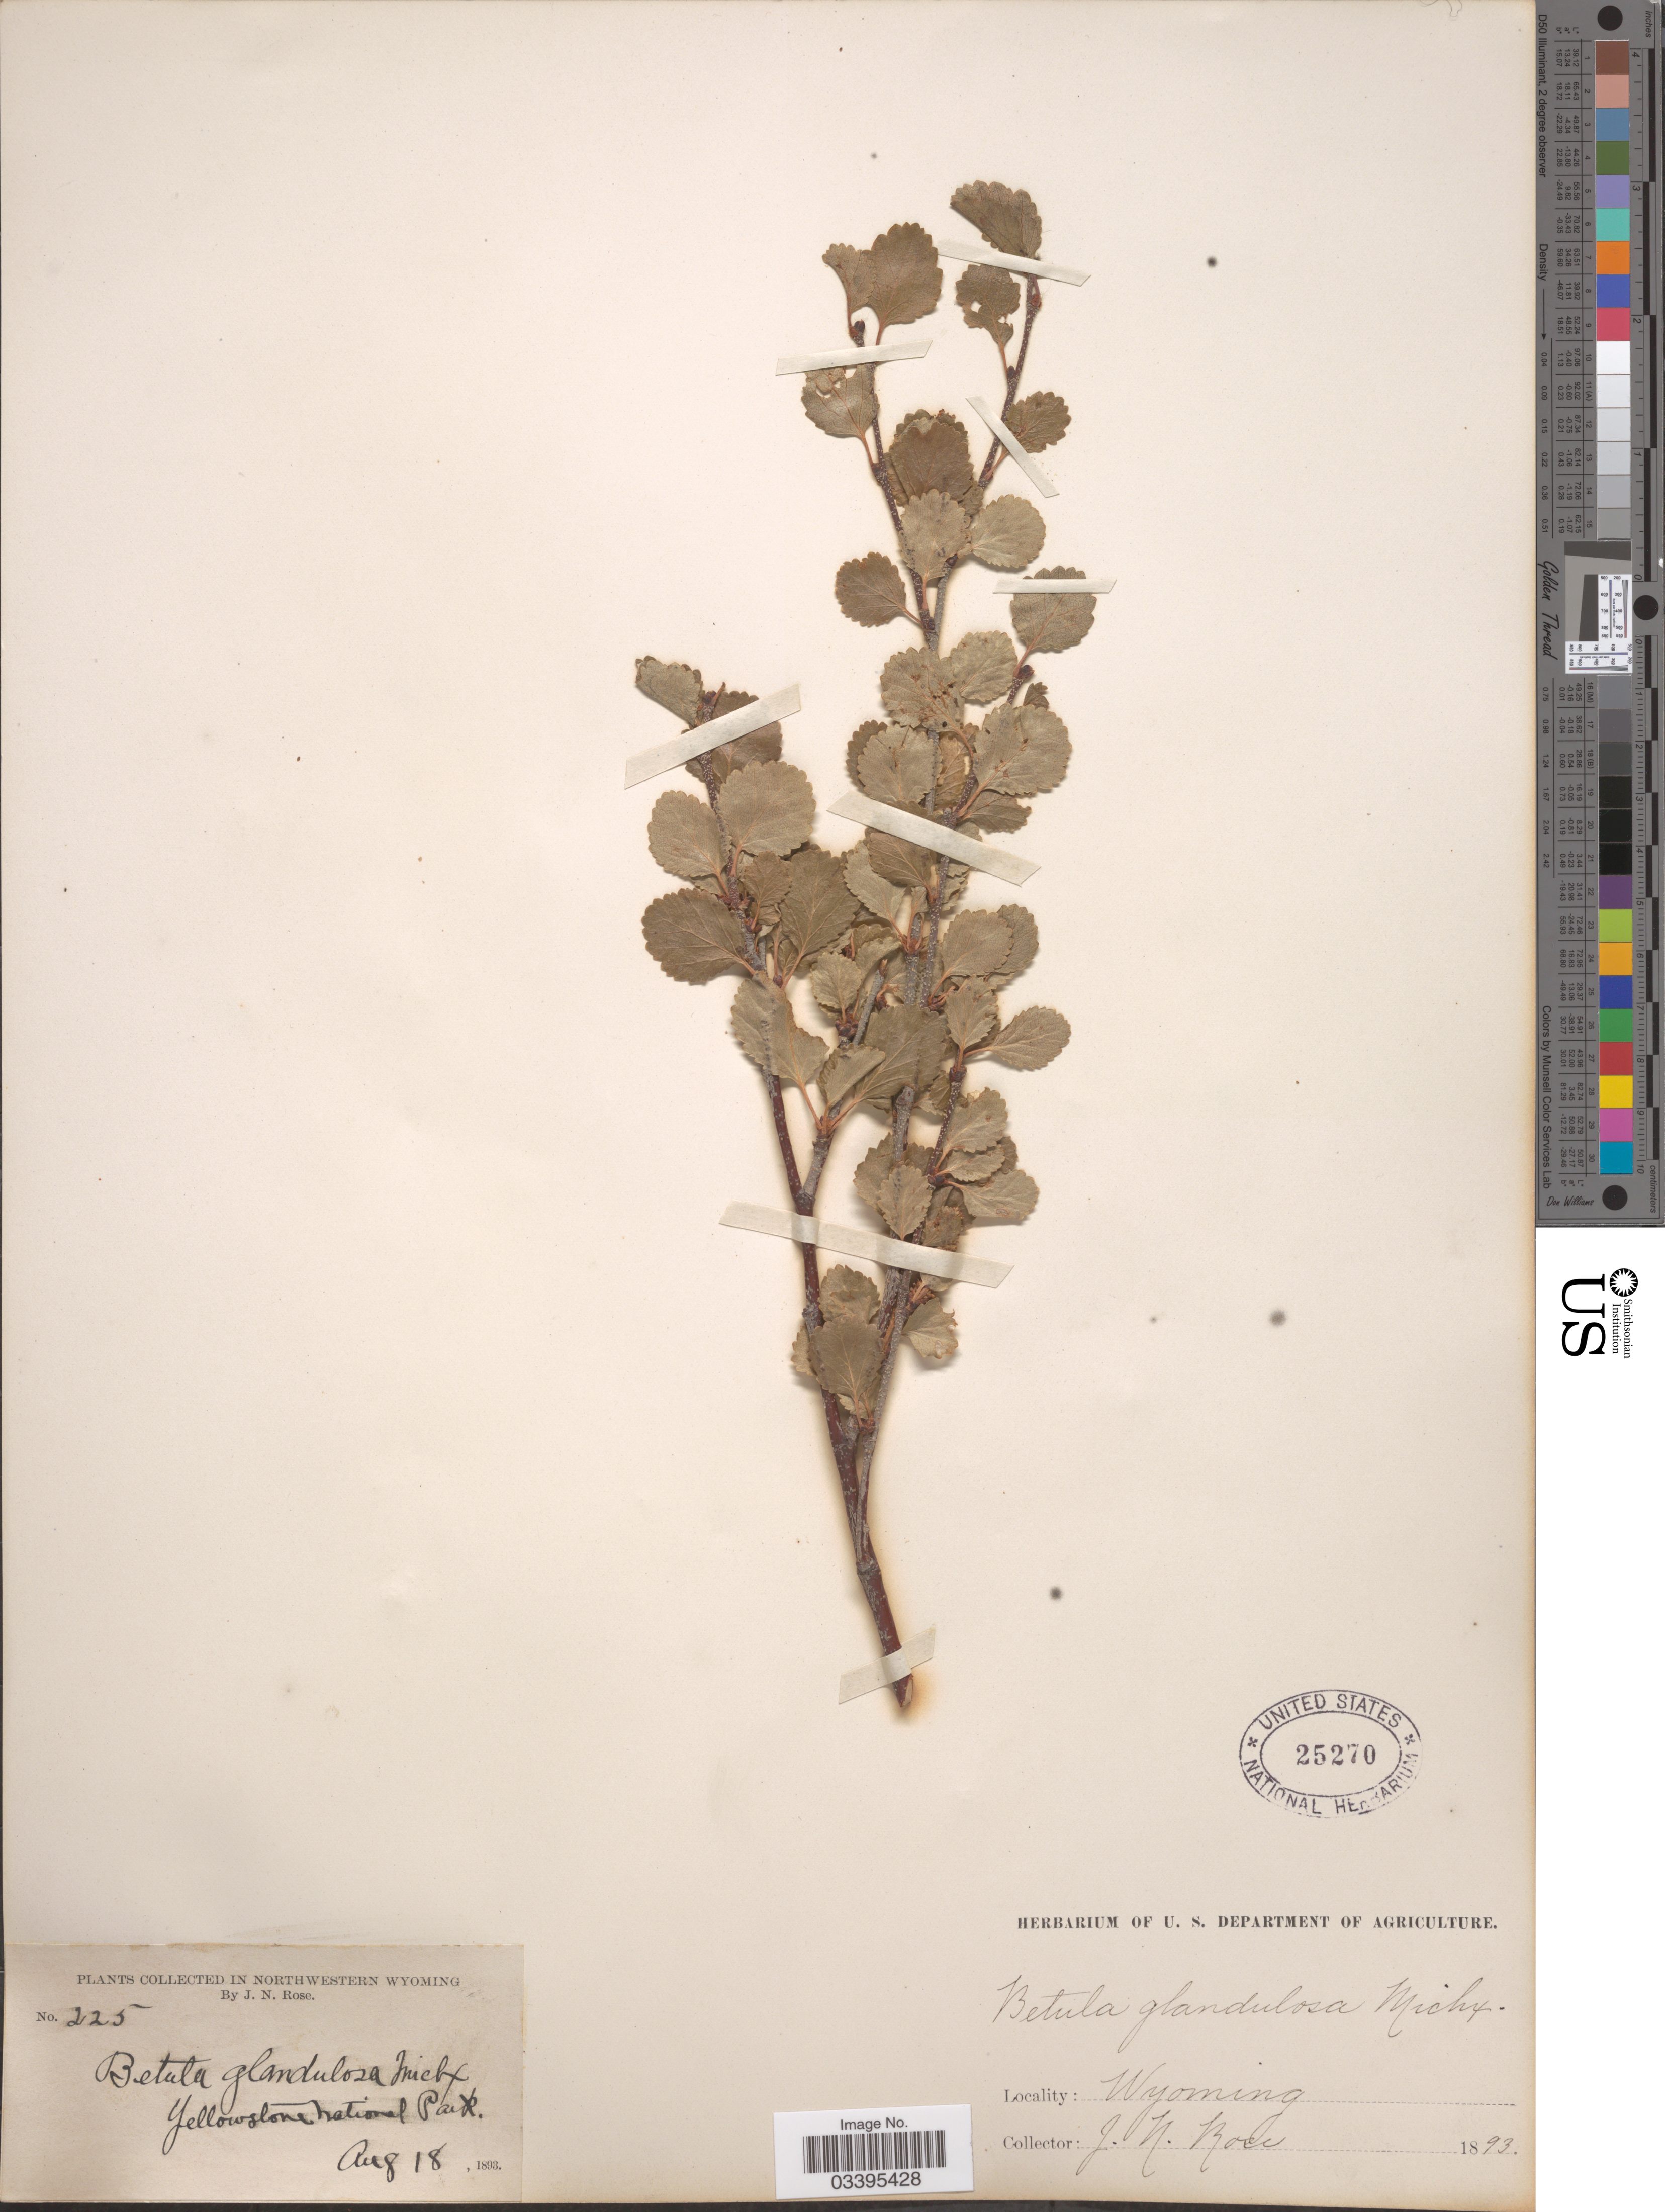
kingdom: Plantae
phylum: Tracheophyta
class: Magnoliopsida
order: Fagales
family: Betulaceae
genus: Betula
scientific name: Betula glandulosa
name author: Michx.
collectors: J. N. Rose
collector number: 225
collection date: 1893-08-18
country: United States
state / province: Wyoming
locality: Northwestern Wyoming. Yellowstone National Park.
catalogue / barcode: US 25270